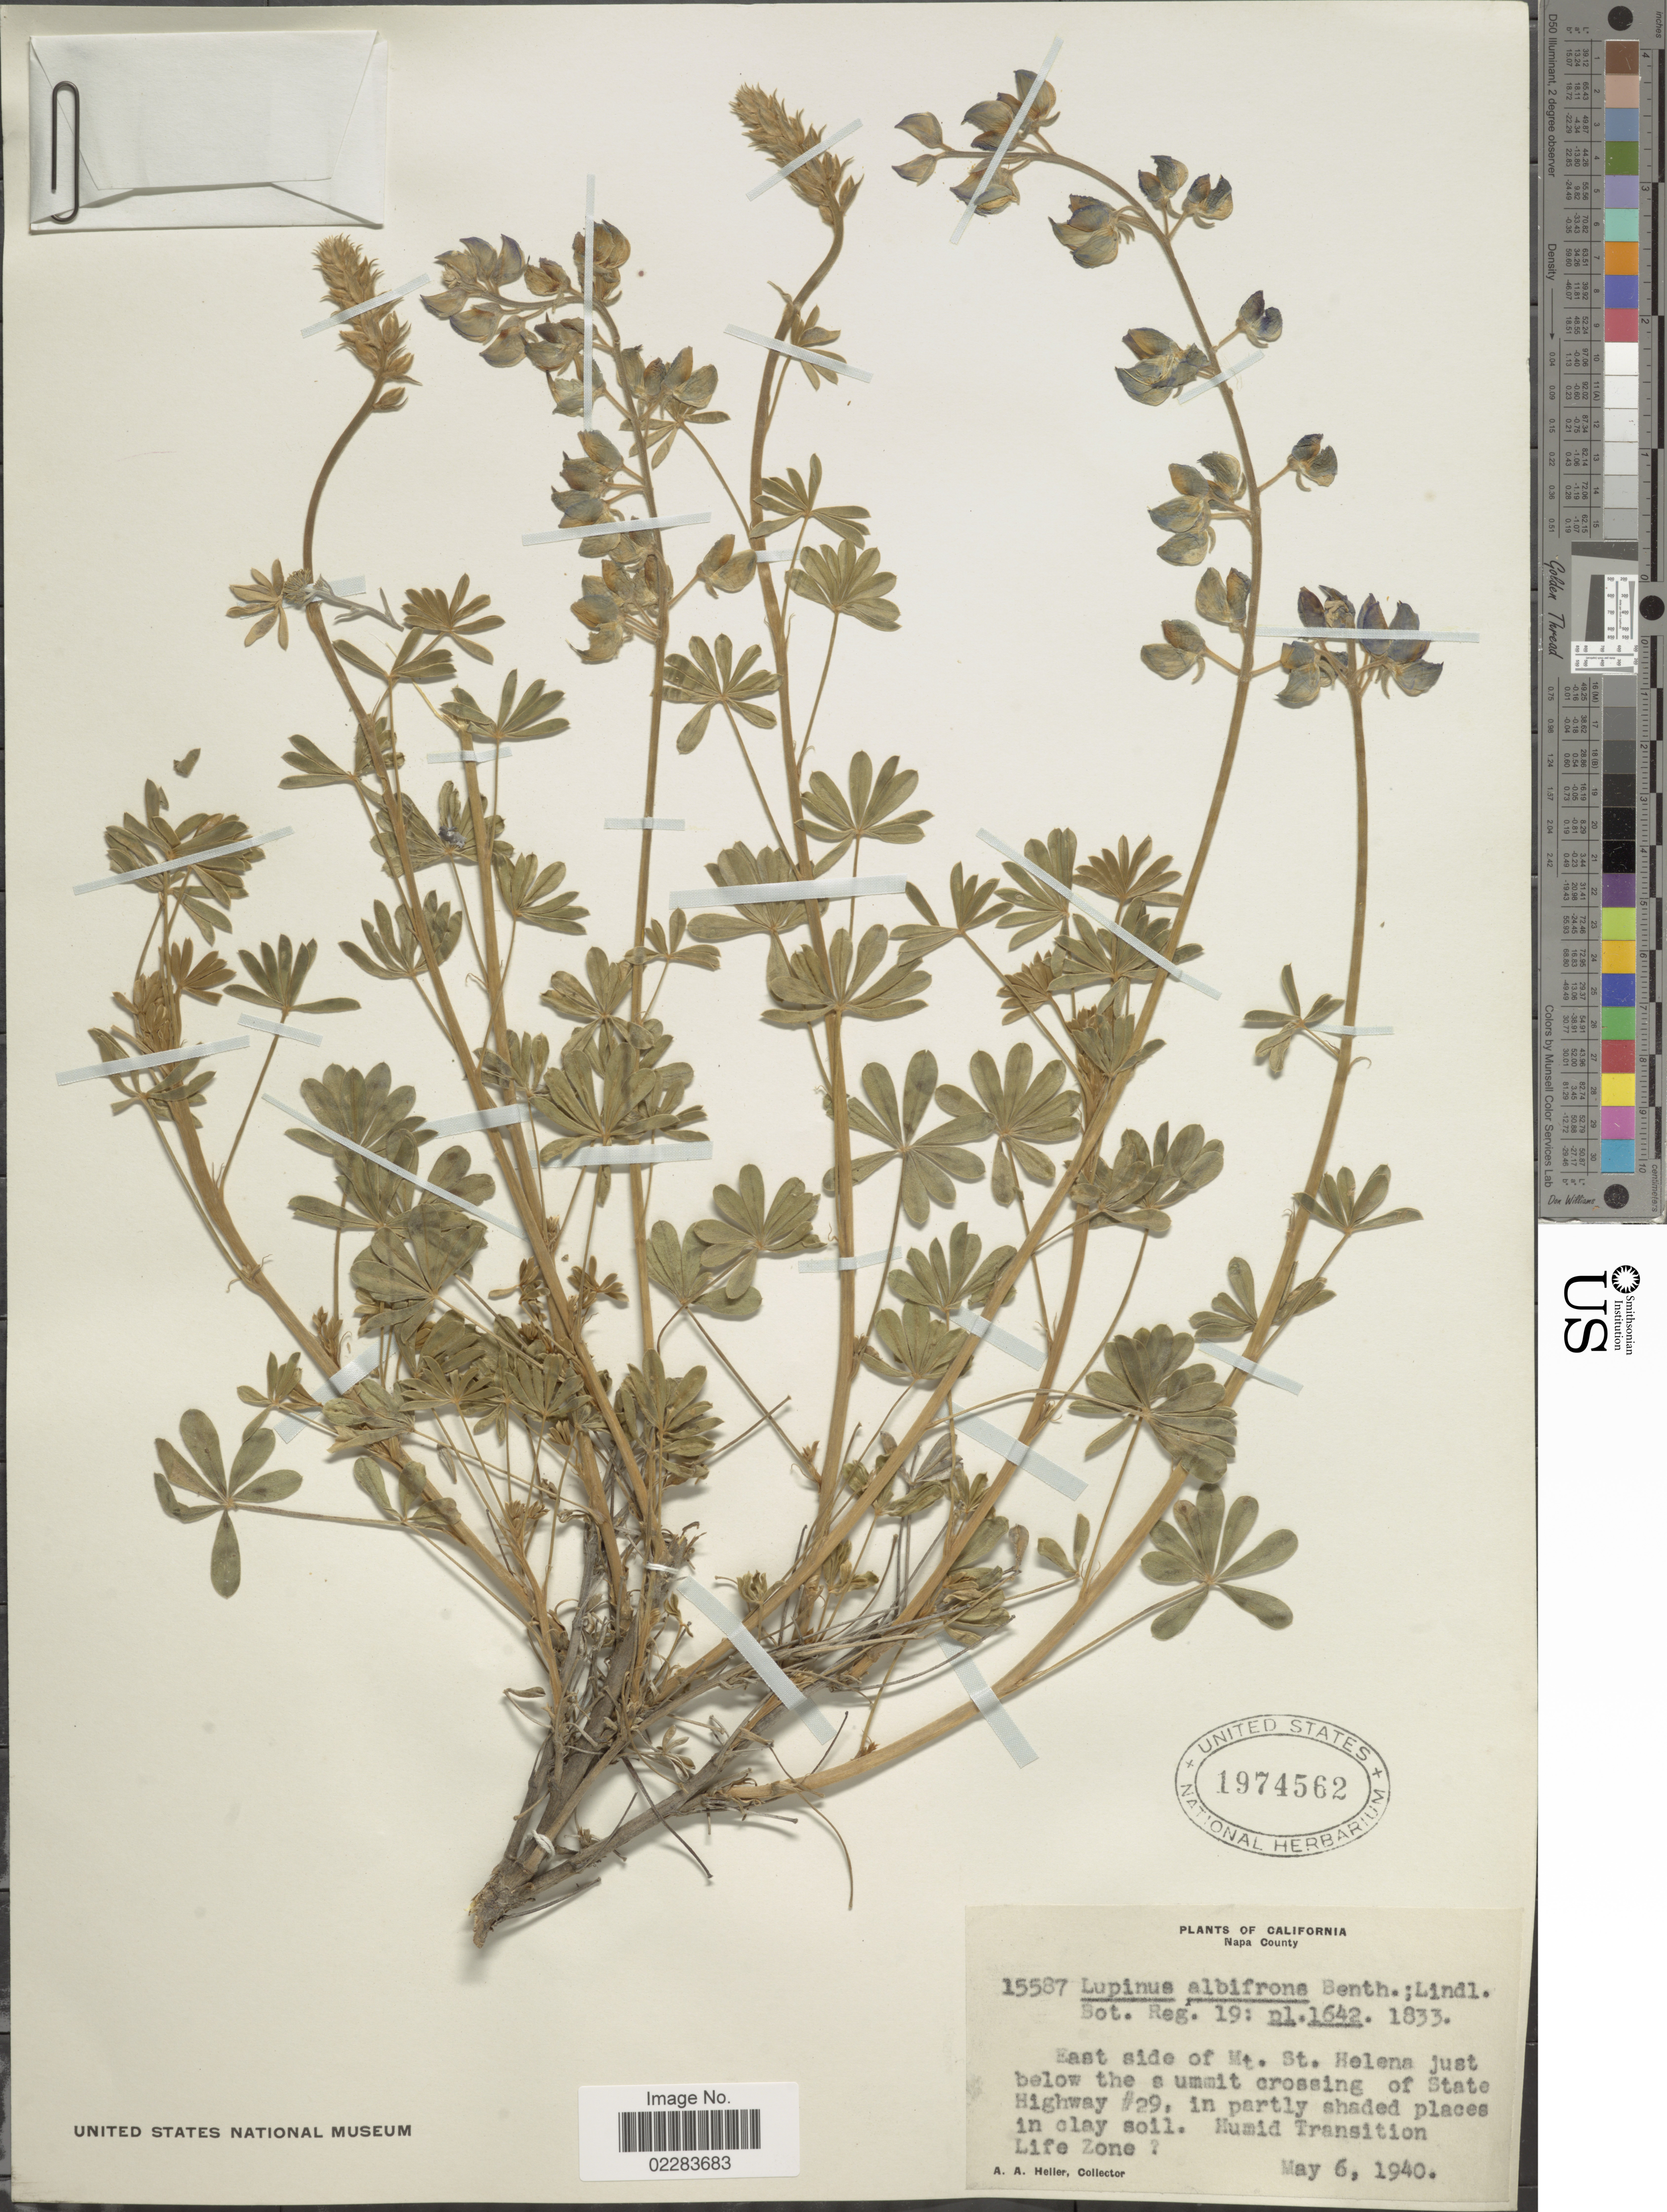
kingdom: Plantae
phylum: Tracheophyta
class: Magnoliopsida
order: Fabales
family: Fabaceae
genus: Lupinus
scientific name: Lupinus albifrons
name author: Benth.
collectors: A. A. Heller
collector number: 15587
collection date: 1940-05-06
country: United States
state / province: California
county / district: Napa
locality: Napa County. East side of Mt. St. Helena just below the summit crossing of State Highway # 29, in partly shaded places in clay soil. Humid Transition Life Zone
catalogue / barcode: US 1974562